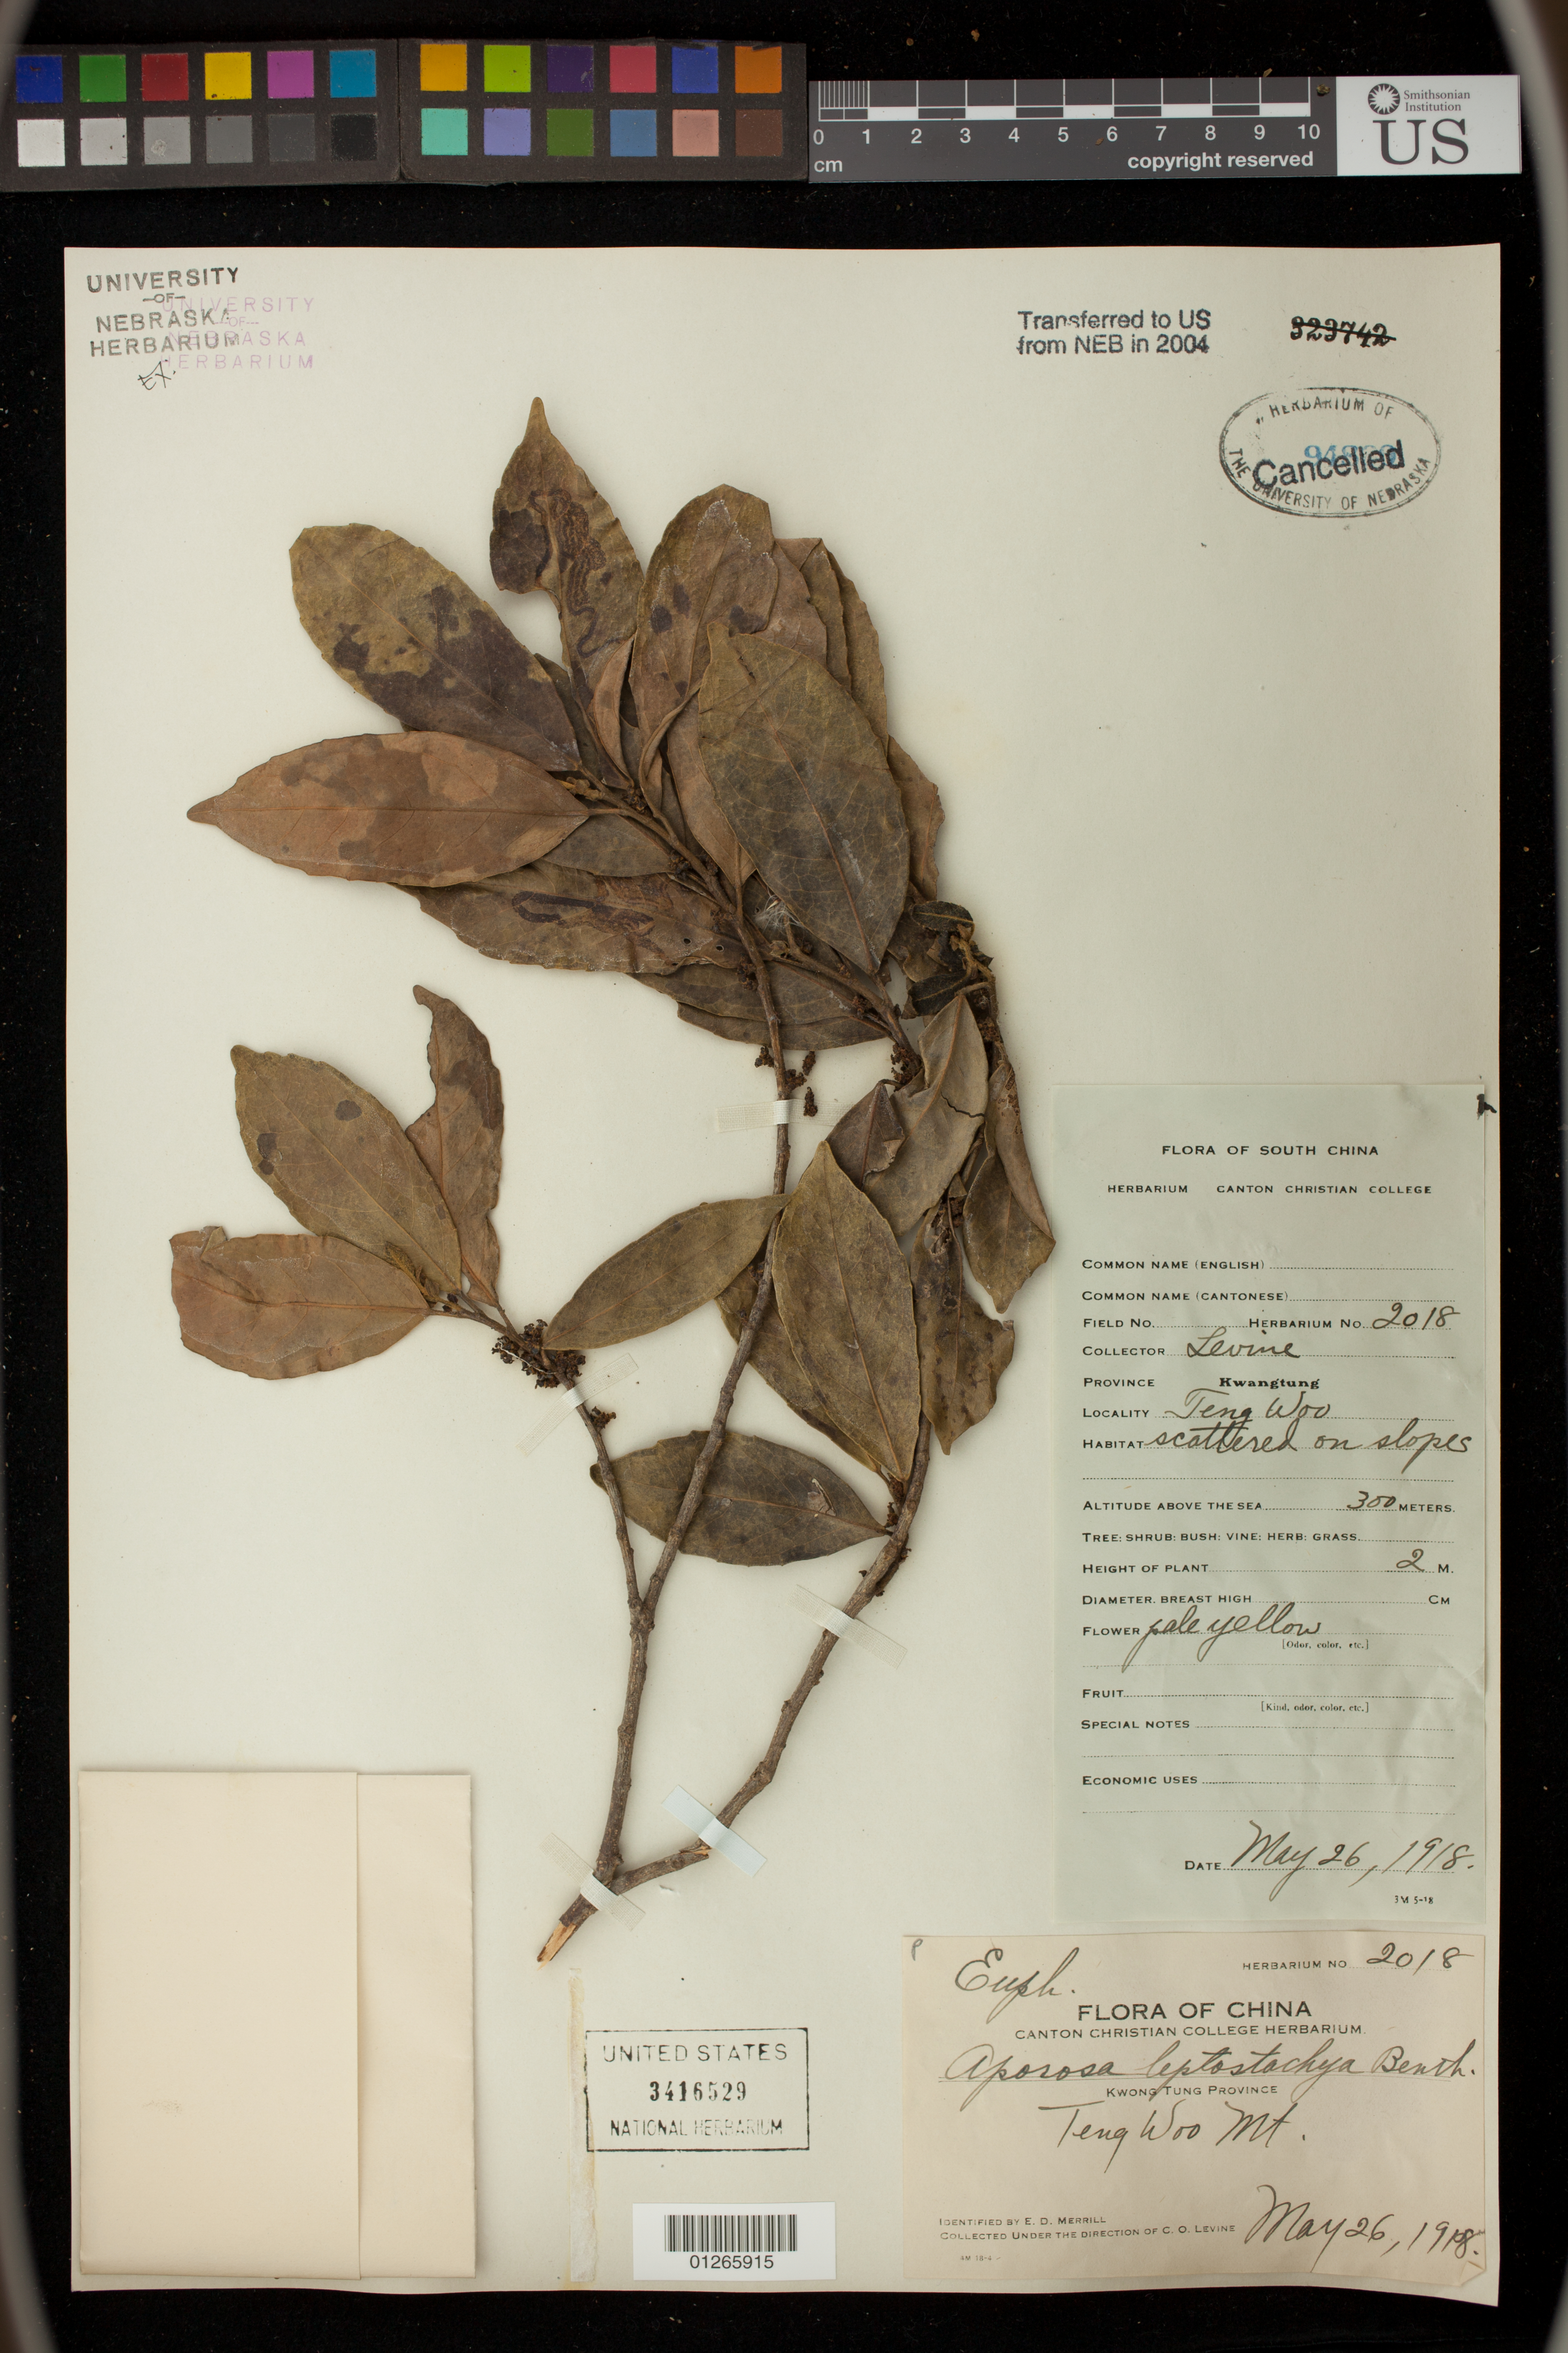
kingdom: Plantae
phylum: Tracheophyta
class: Magnoliopsida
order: Malpighiales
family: Phyllanthaceae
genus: Aporosa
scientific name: Aporosa octandra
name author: (Buch.-Ham. & D. Don) Vickery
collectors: C. O. Levine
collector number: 2018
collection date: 1918-05-26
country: China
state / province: Guangdong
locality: Teng Woo Mt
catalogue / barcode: US 3416529